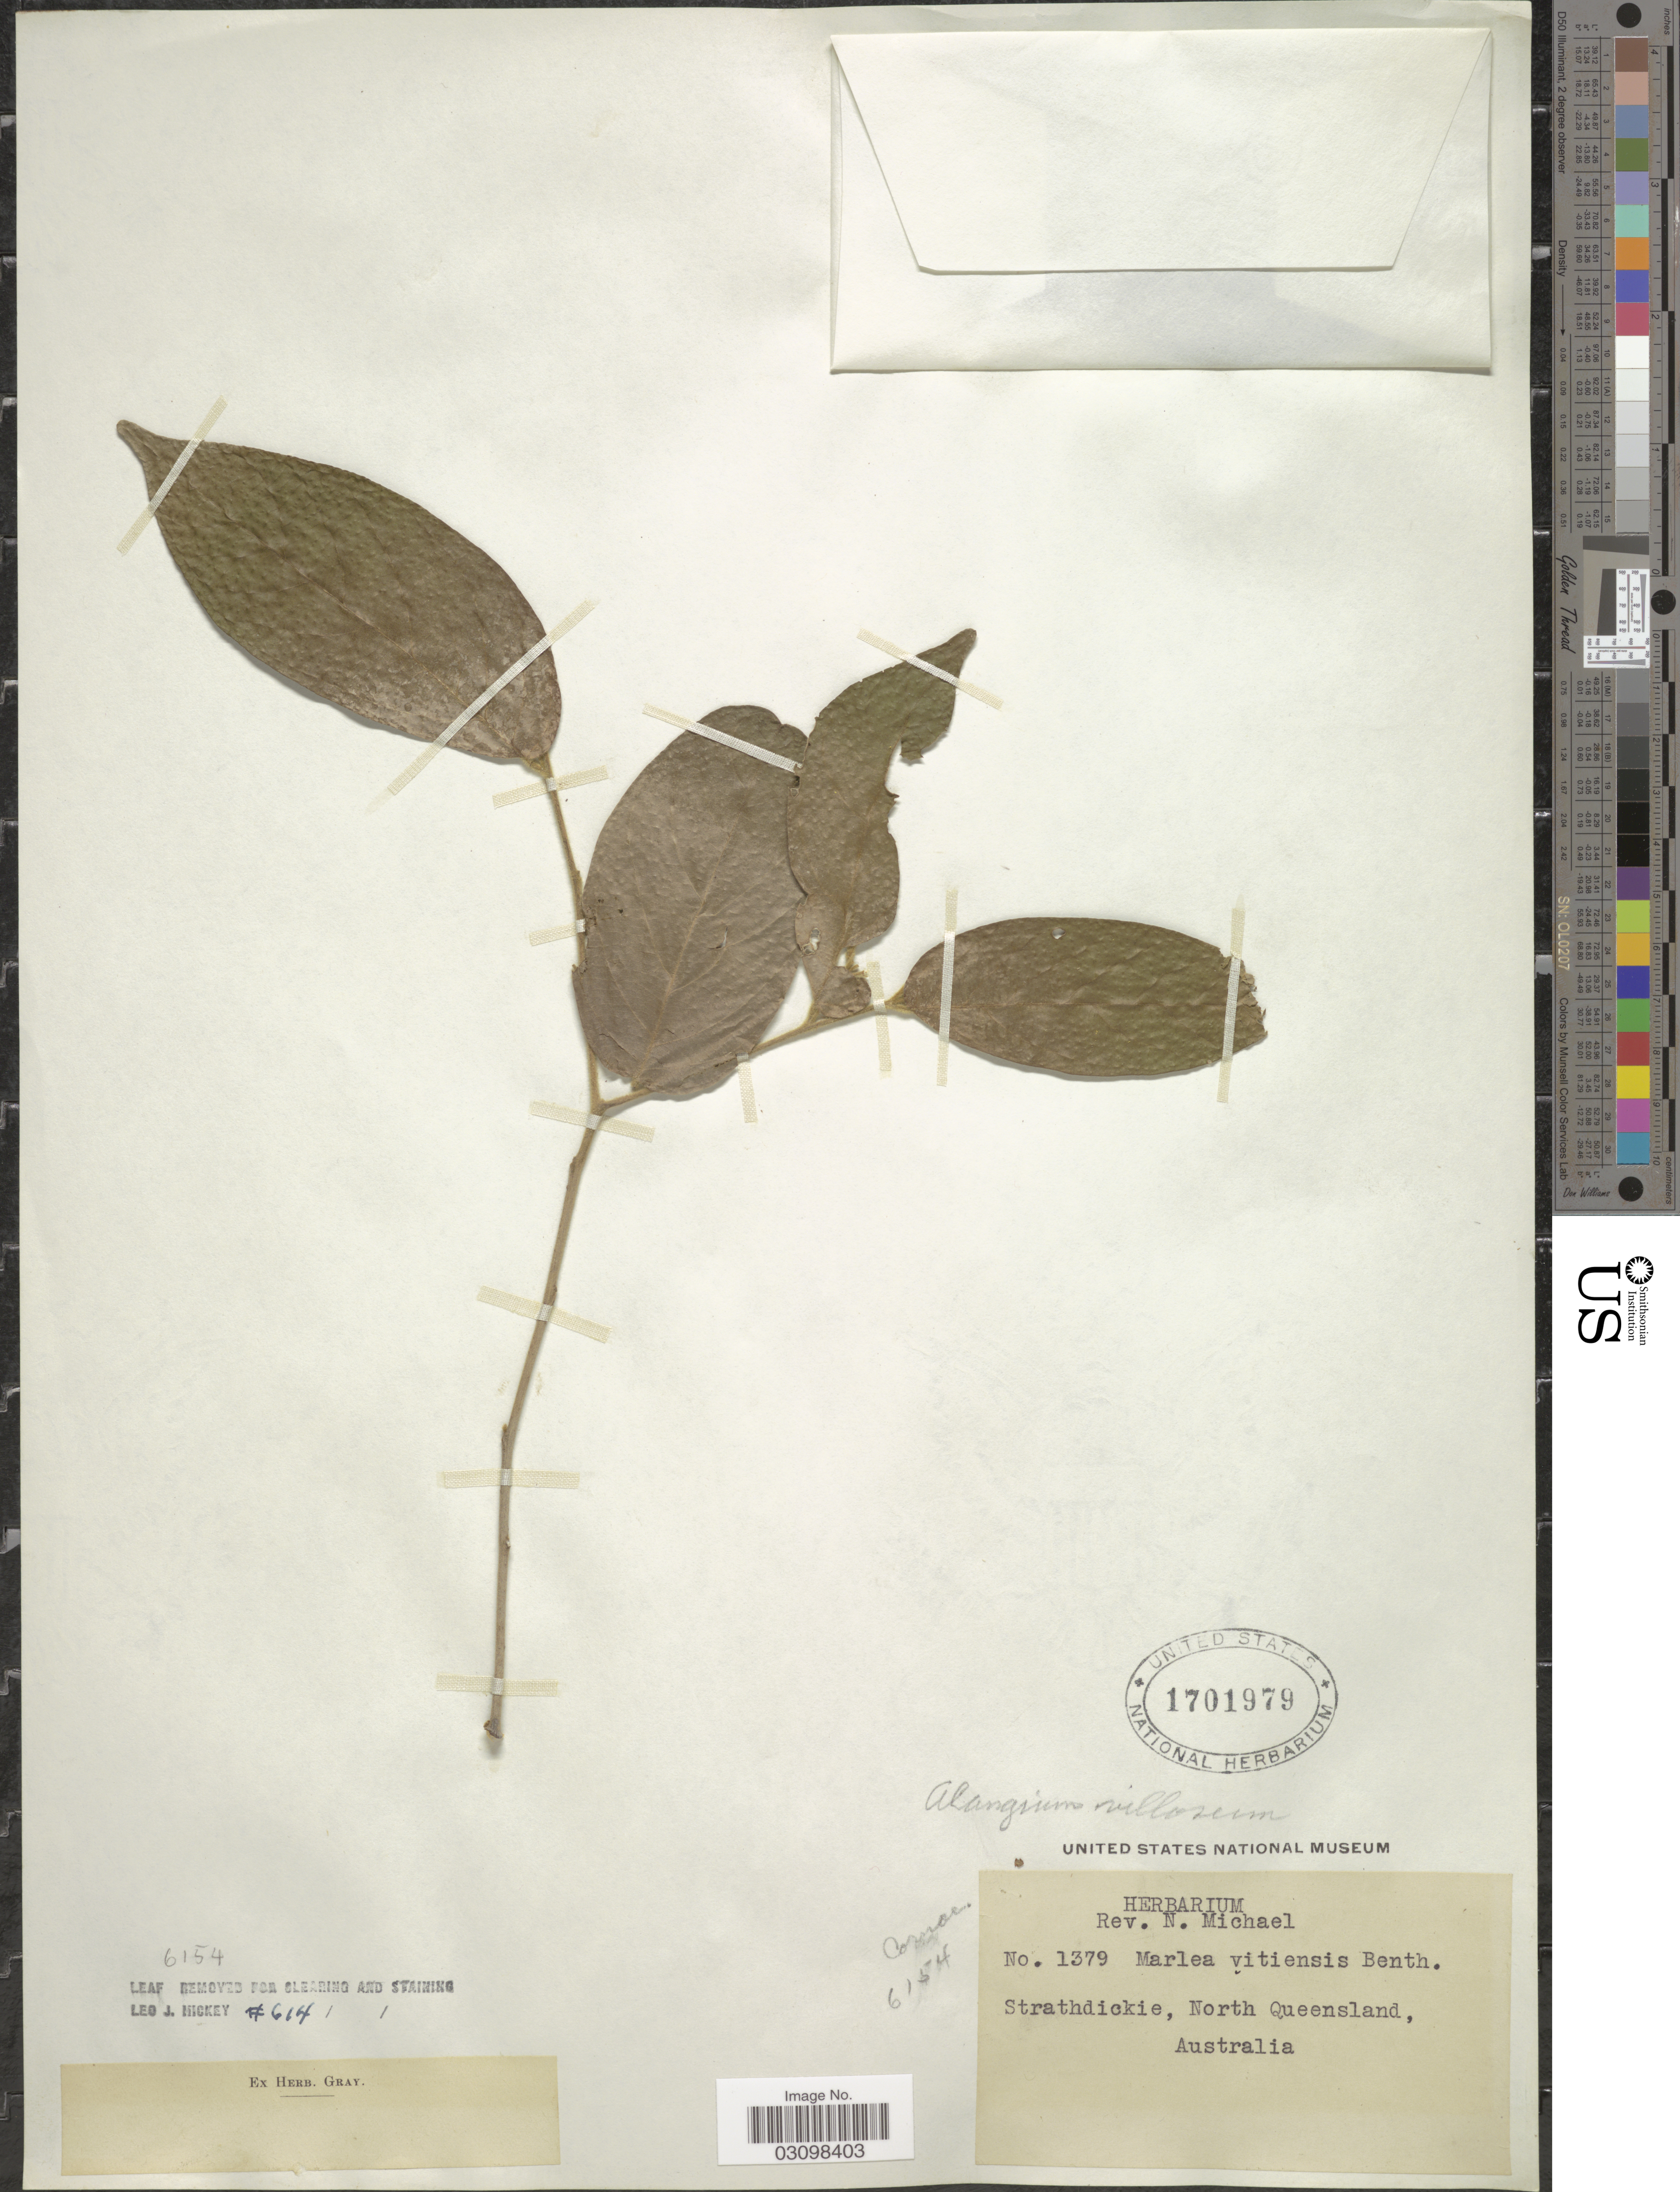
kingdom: Plantae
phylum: Tracheophyta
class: Magnoliopsida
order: Cornales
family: Cornaceae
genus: Alangium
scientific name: Alangium villosum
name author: (Blume) Wangerin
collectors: Ex herb. Rev. N. Michael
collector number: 1379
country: Australia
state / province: Queensland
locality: Strathdickie, North Queensland.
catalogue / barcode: US 1701979